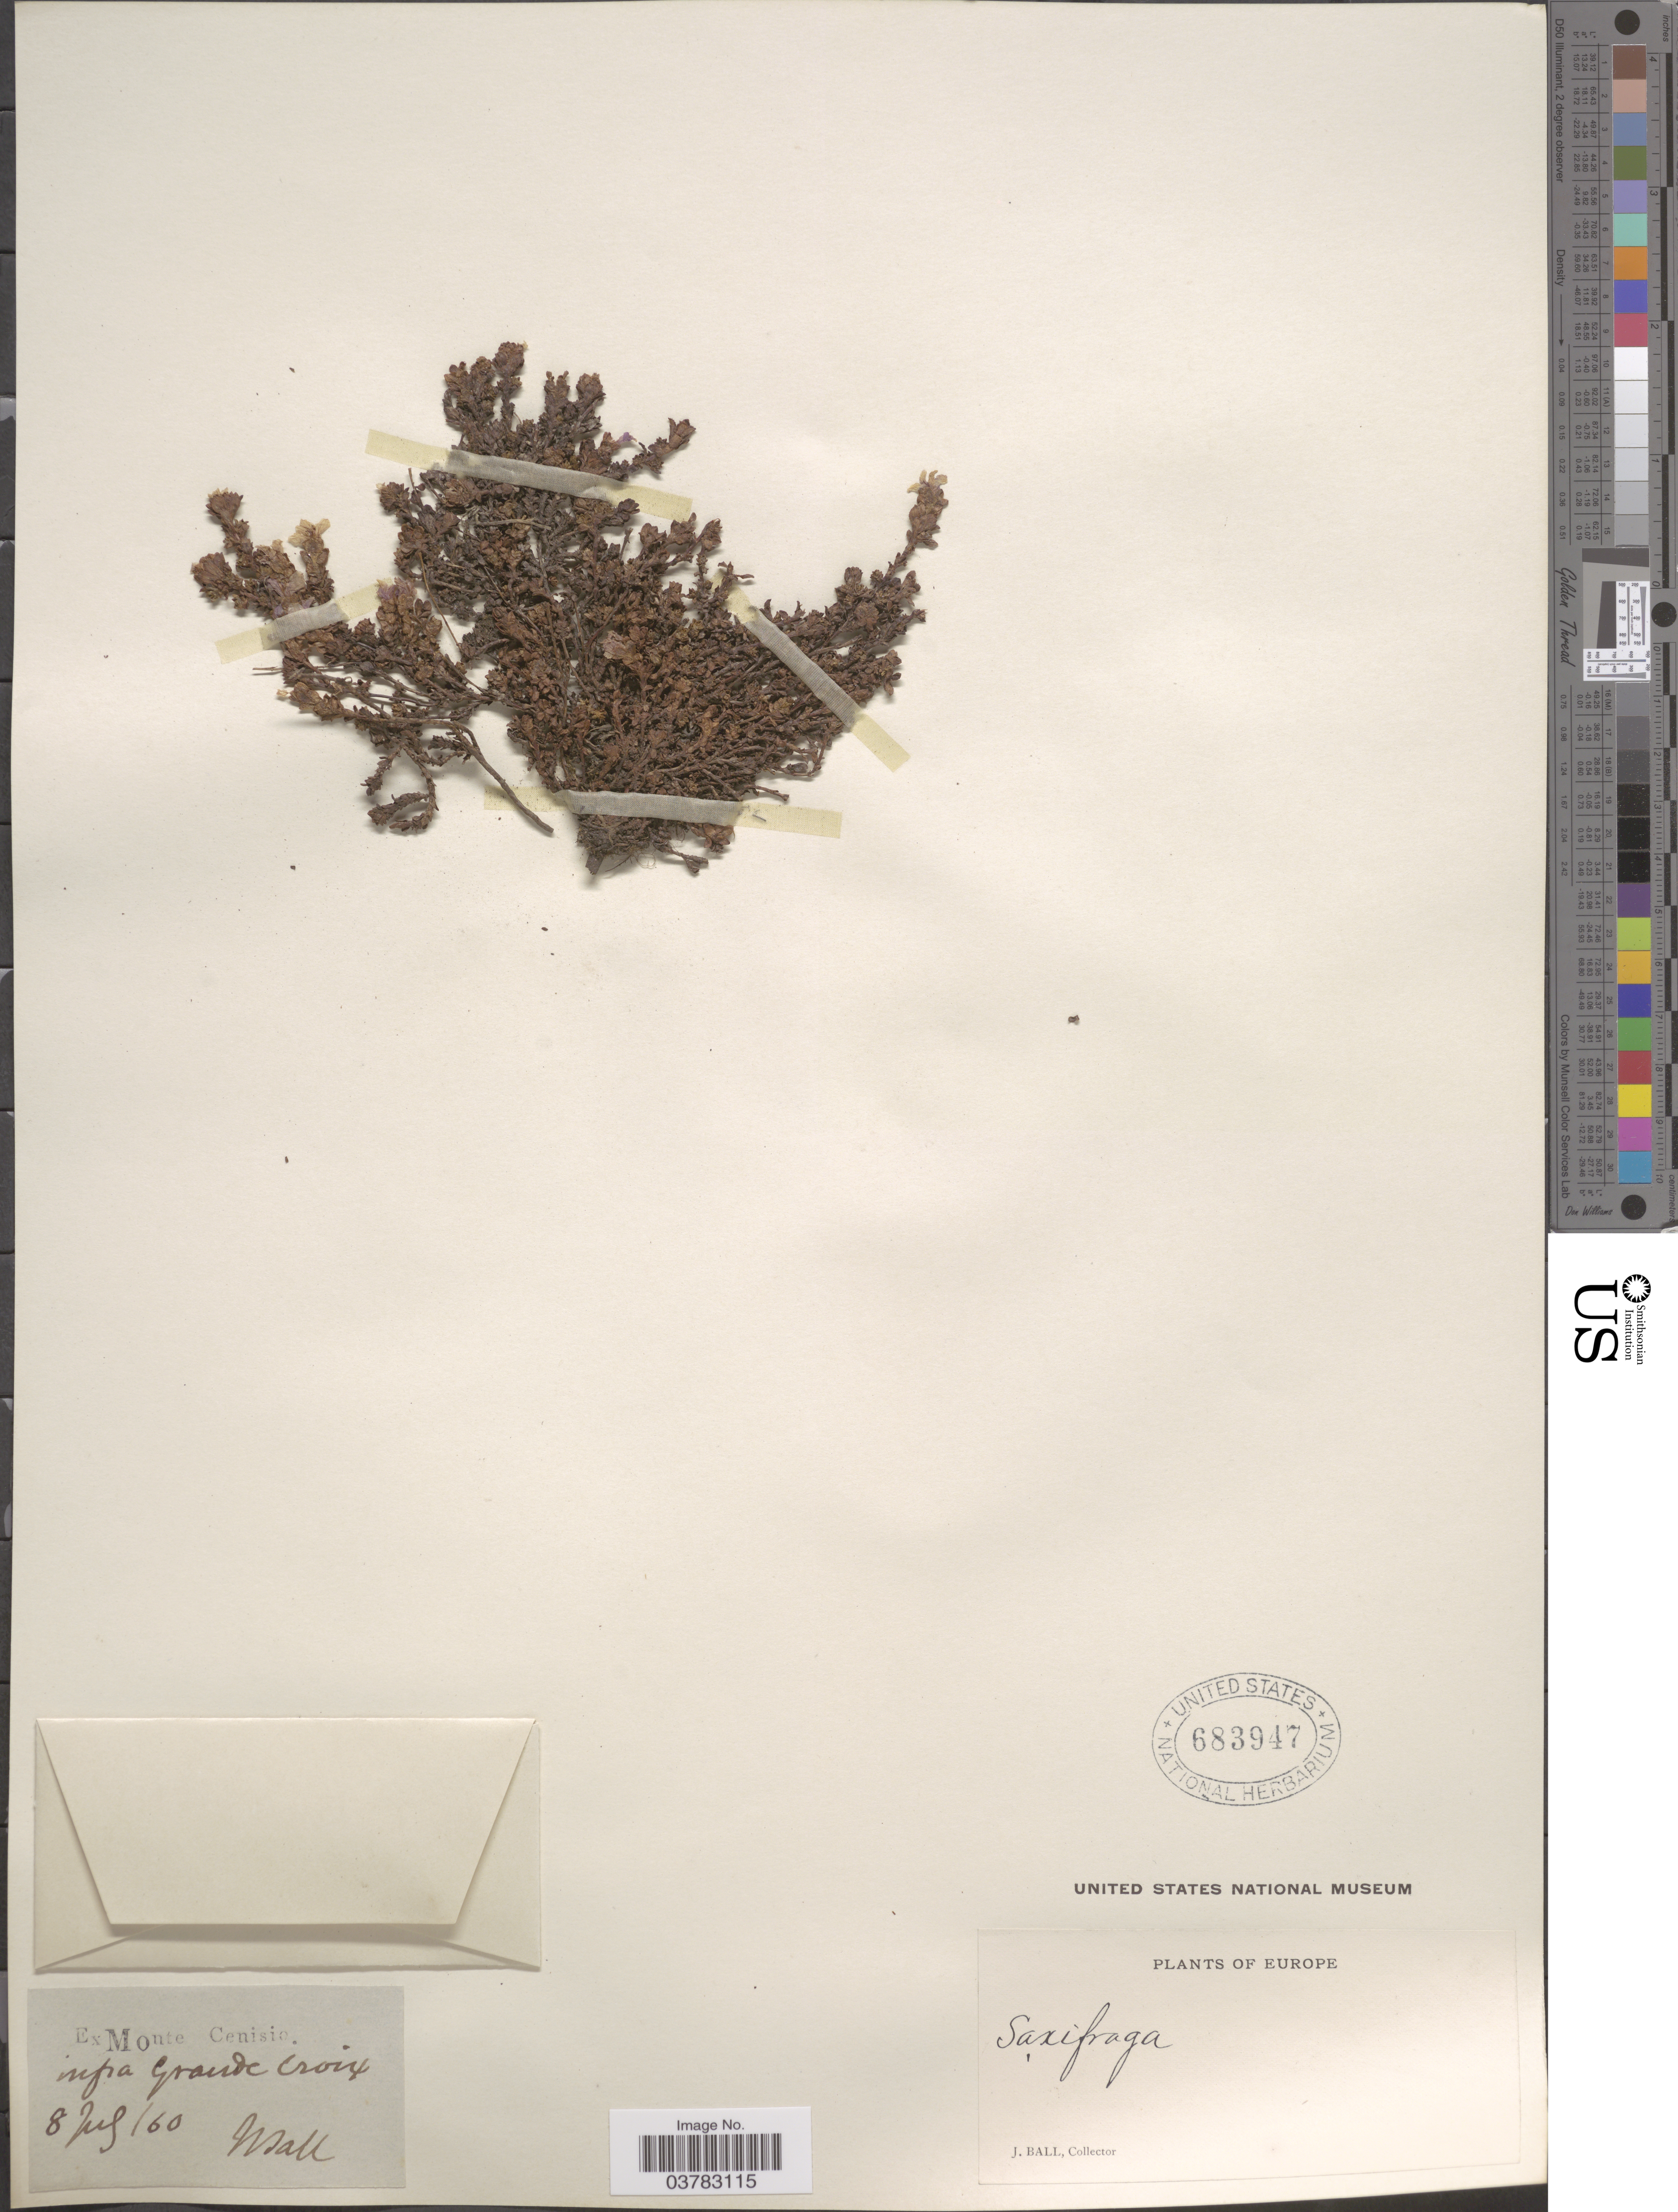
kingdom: Plantae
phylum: Tracheophyta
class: Magnoliopsida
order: Saxifragales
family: Saxifragaceae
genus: Saxifraga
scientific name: Saxifraga sp.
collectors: J. Ball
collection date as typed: Transcribed d/m/y: 8/7/60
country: Italy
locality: Ex Monte Cenisio. Infra Grande Croix. Europe.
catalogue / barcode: US 683947